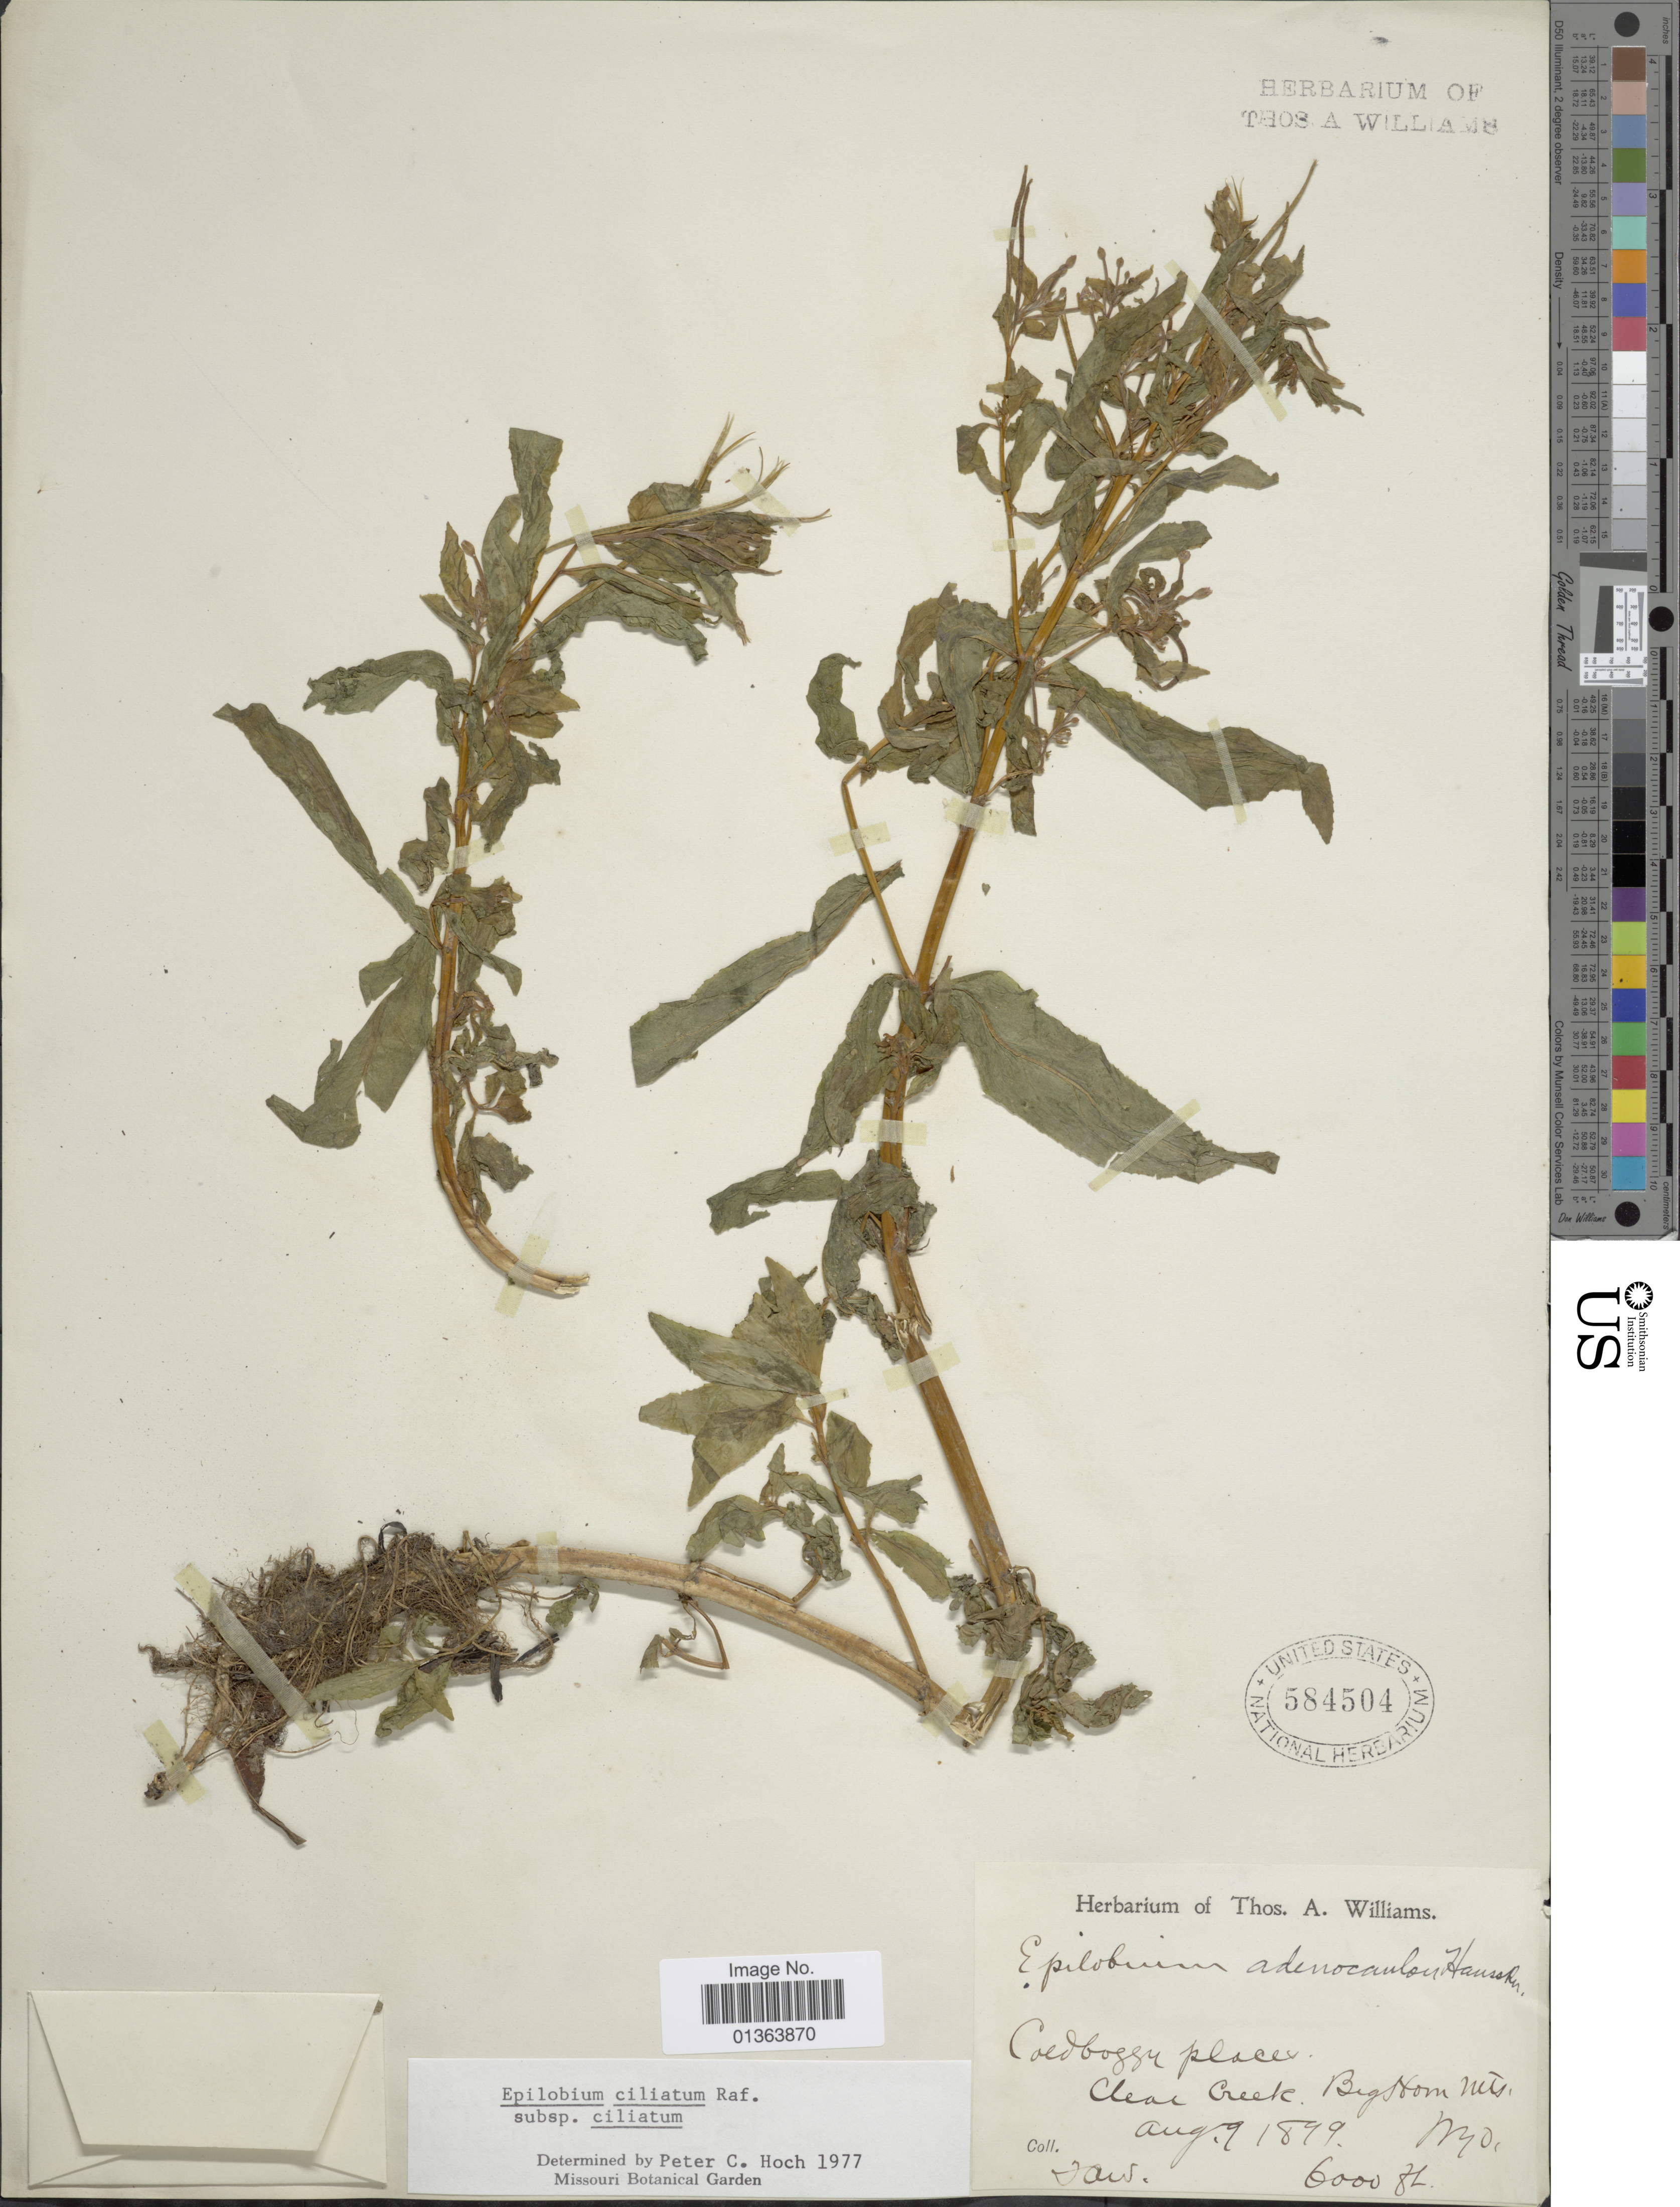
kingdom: Plantae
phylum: Tracheophyta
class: Magnoliopsida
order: Myrtales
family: Onagraceae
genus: Epilobium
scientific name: Epilobium ciliatum subsp. ciliatum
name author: Raf.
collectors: T. A. Williams (herbarium)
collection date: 1899-08-09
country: United States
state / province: Wyoming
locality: Clear Creek, Bighorn Mts.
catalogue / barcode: US 584504